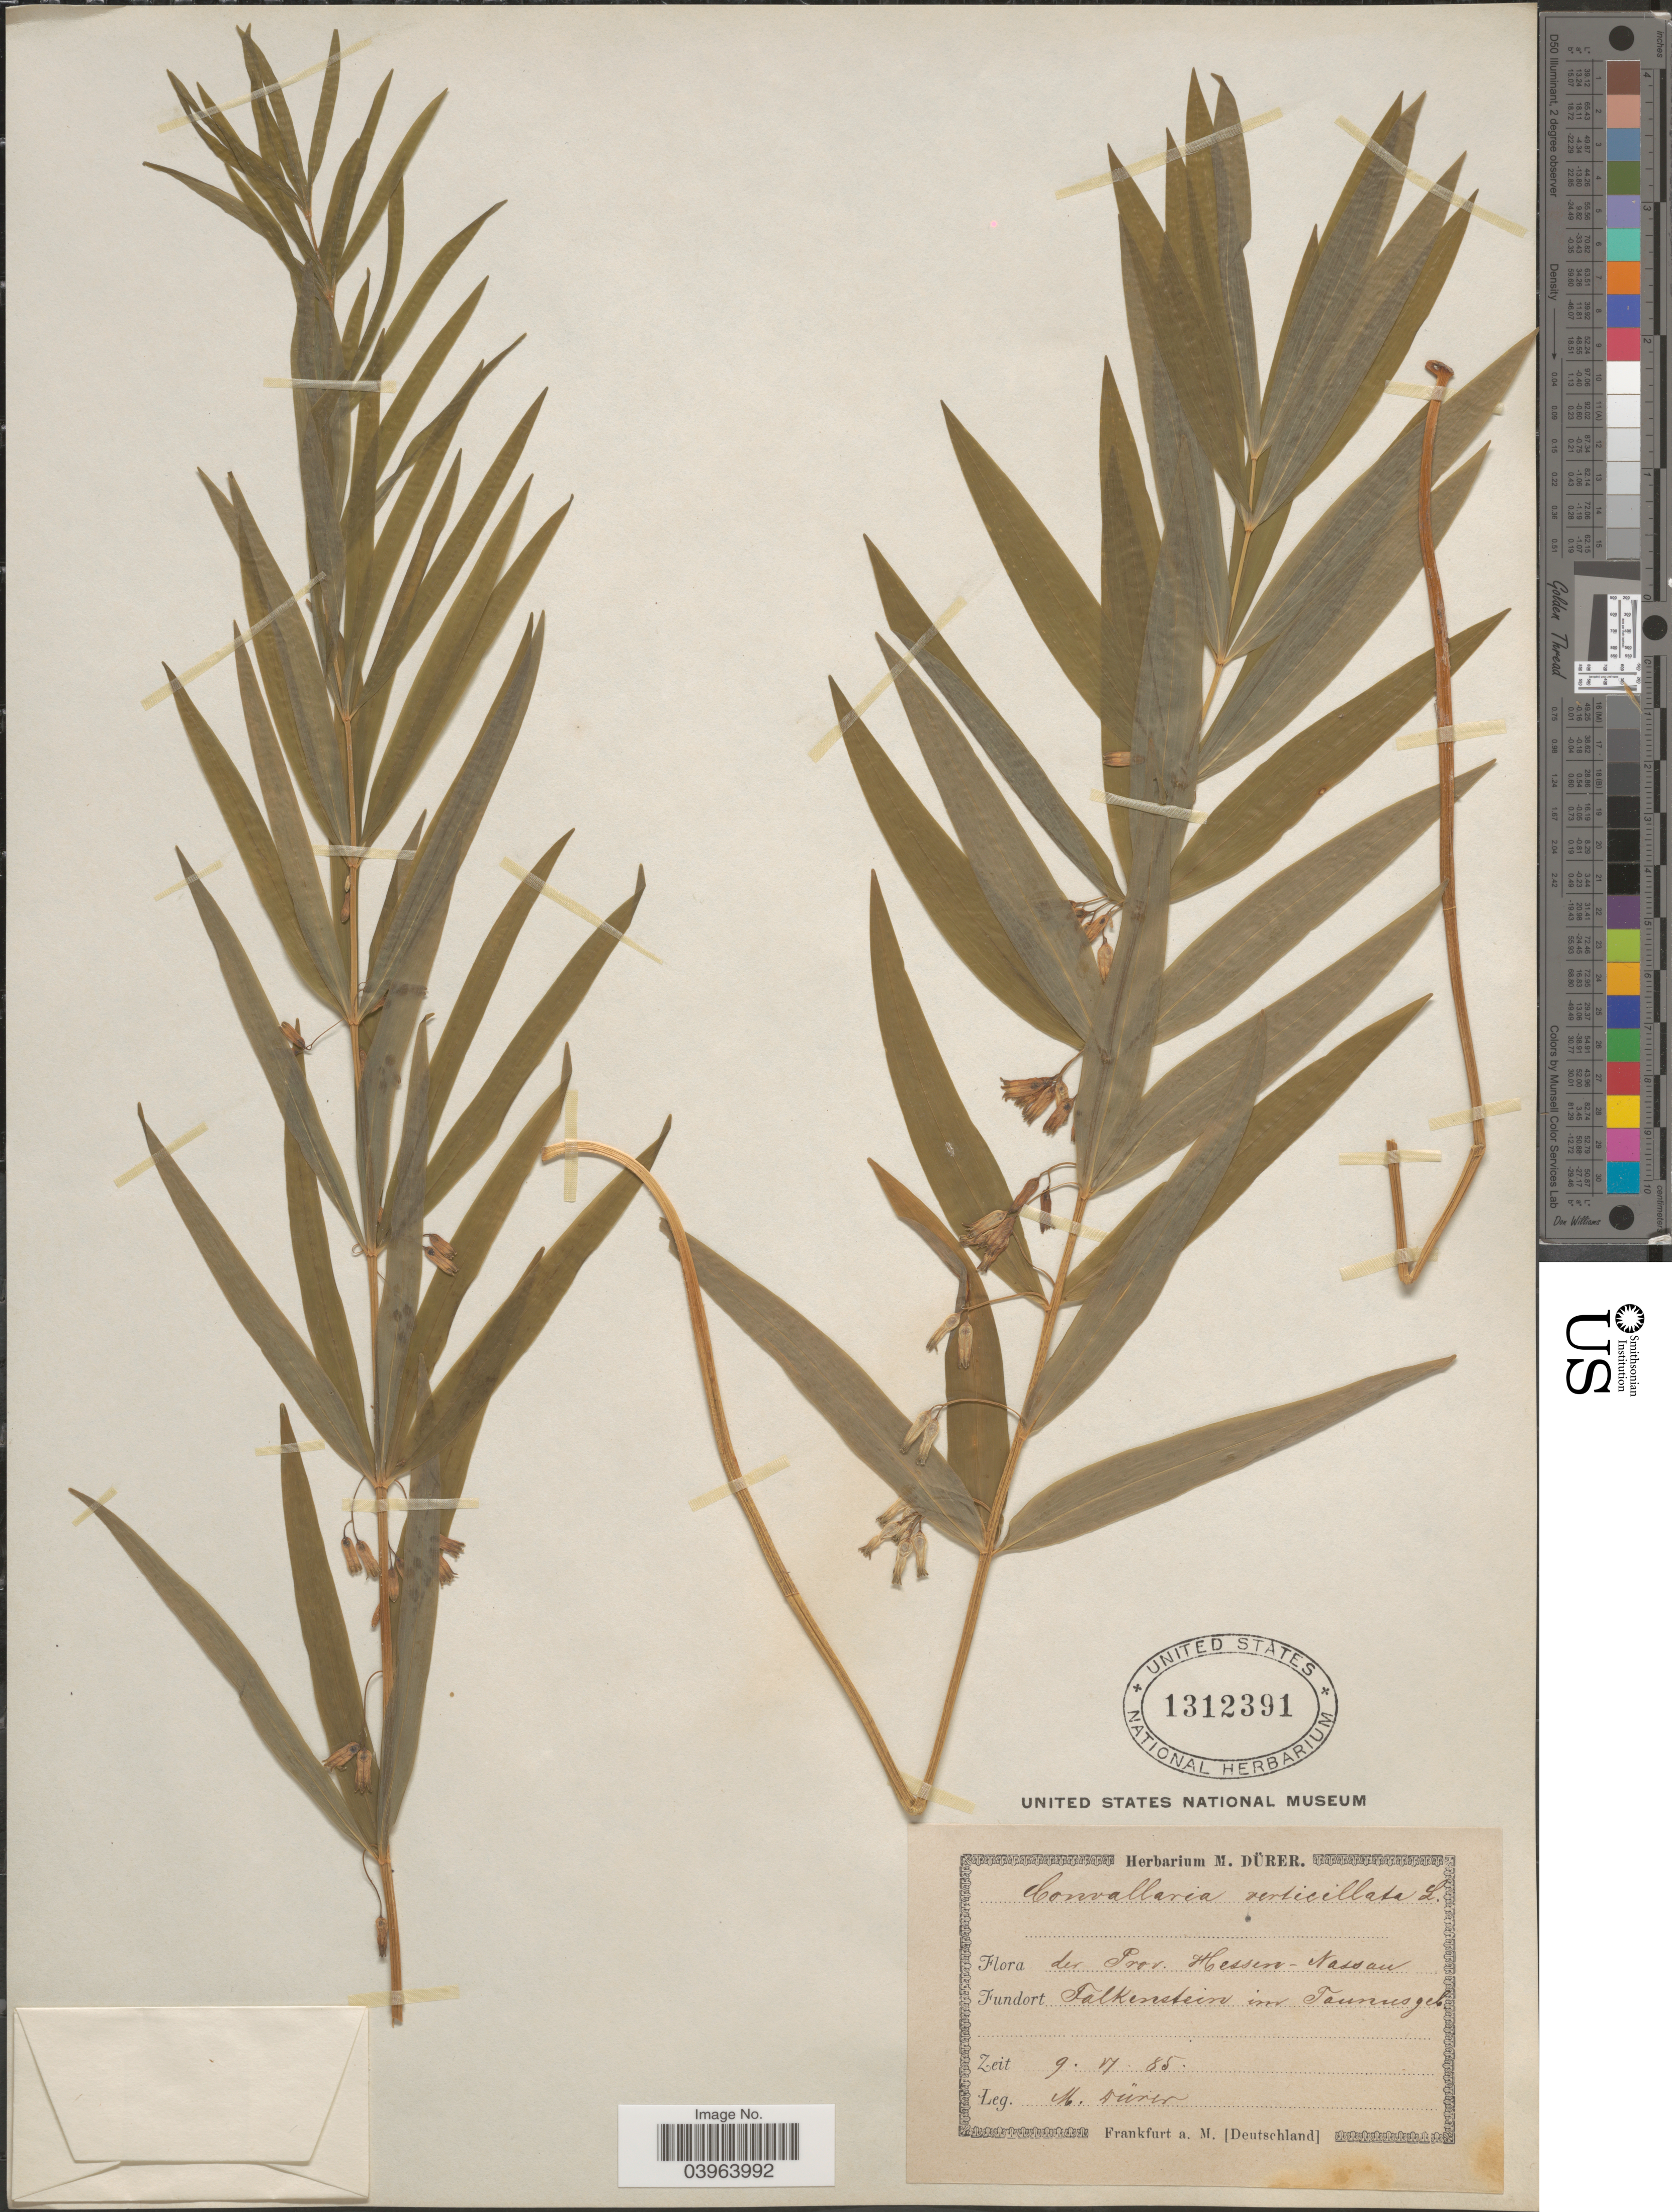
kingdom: Plantae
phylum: Tracheophyta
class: Liliopsida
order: Asparagales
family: Asparagaceae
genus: Polygonatum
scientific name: Polygonatum verticillatum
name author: (L.) All.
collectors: M. Durer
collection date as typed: Transcribed d/m/y: 9/6/85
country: Germany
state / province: Hesse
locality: Prov. Hessen-Nassau. Falkenstein im Taunusgeb.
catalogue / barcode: US 1312391